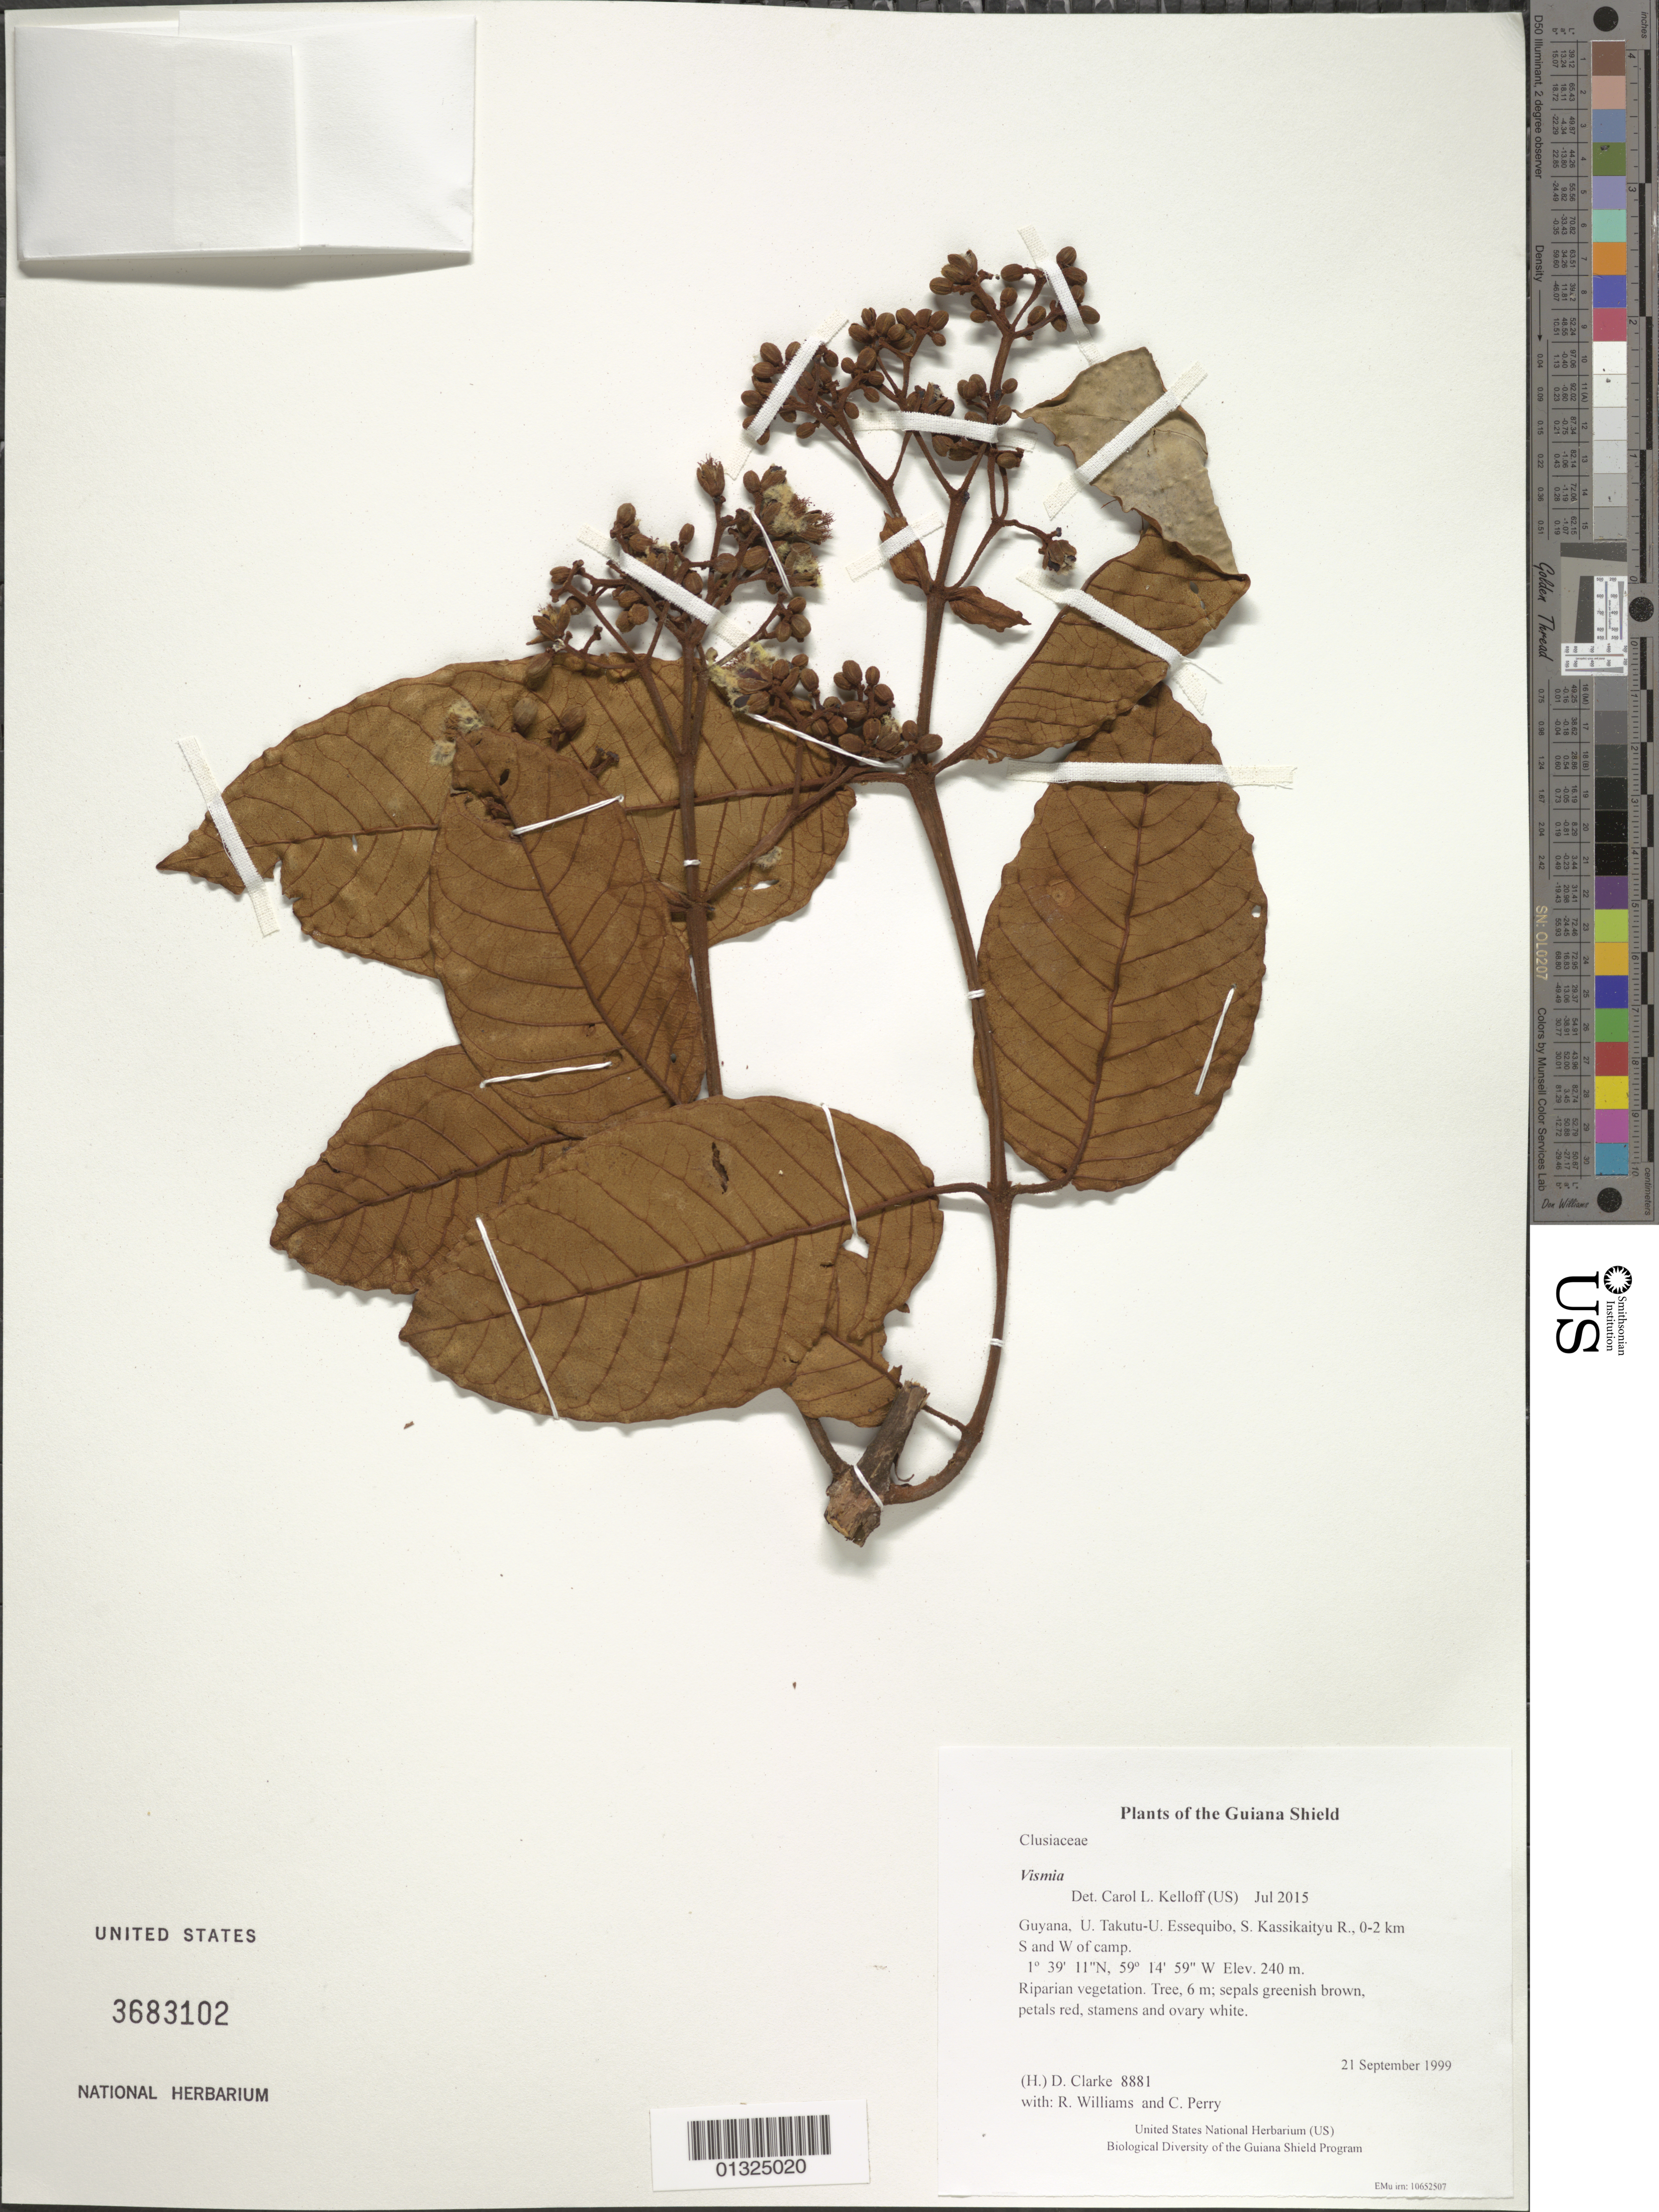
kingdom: Plantae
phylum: Tracheophyta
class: Magnoliopsida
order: Malpighiales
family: Hypericaceae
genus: Vismia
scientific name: Vismia sp.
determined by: Kelloff, Carol L., (US), Smithsonian Institution - National Museum of Natural History (UNITED STATES)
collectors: H. D. Clarke, R. Williams & C. Perry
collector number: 8881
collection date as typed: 21 September 1999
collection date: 1999-09-21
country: Guyana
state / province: U. Takutu-U. Essequibo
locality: S. Kassikaityu R., 0-2 km S and W of camp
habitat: Riparian vegetation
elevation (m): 240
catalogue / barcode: US 3683102